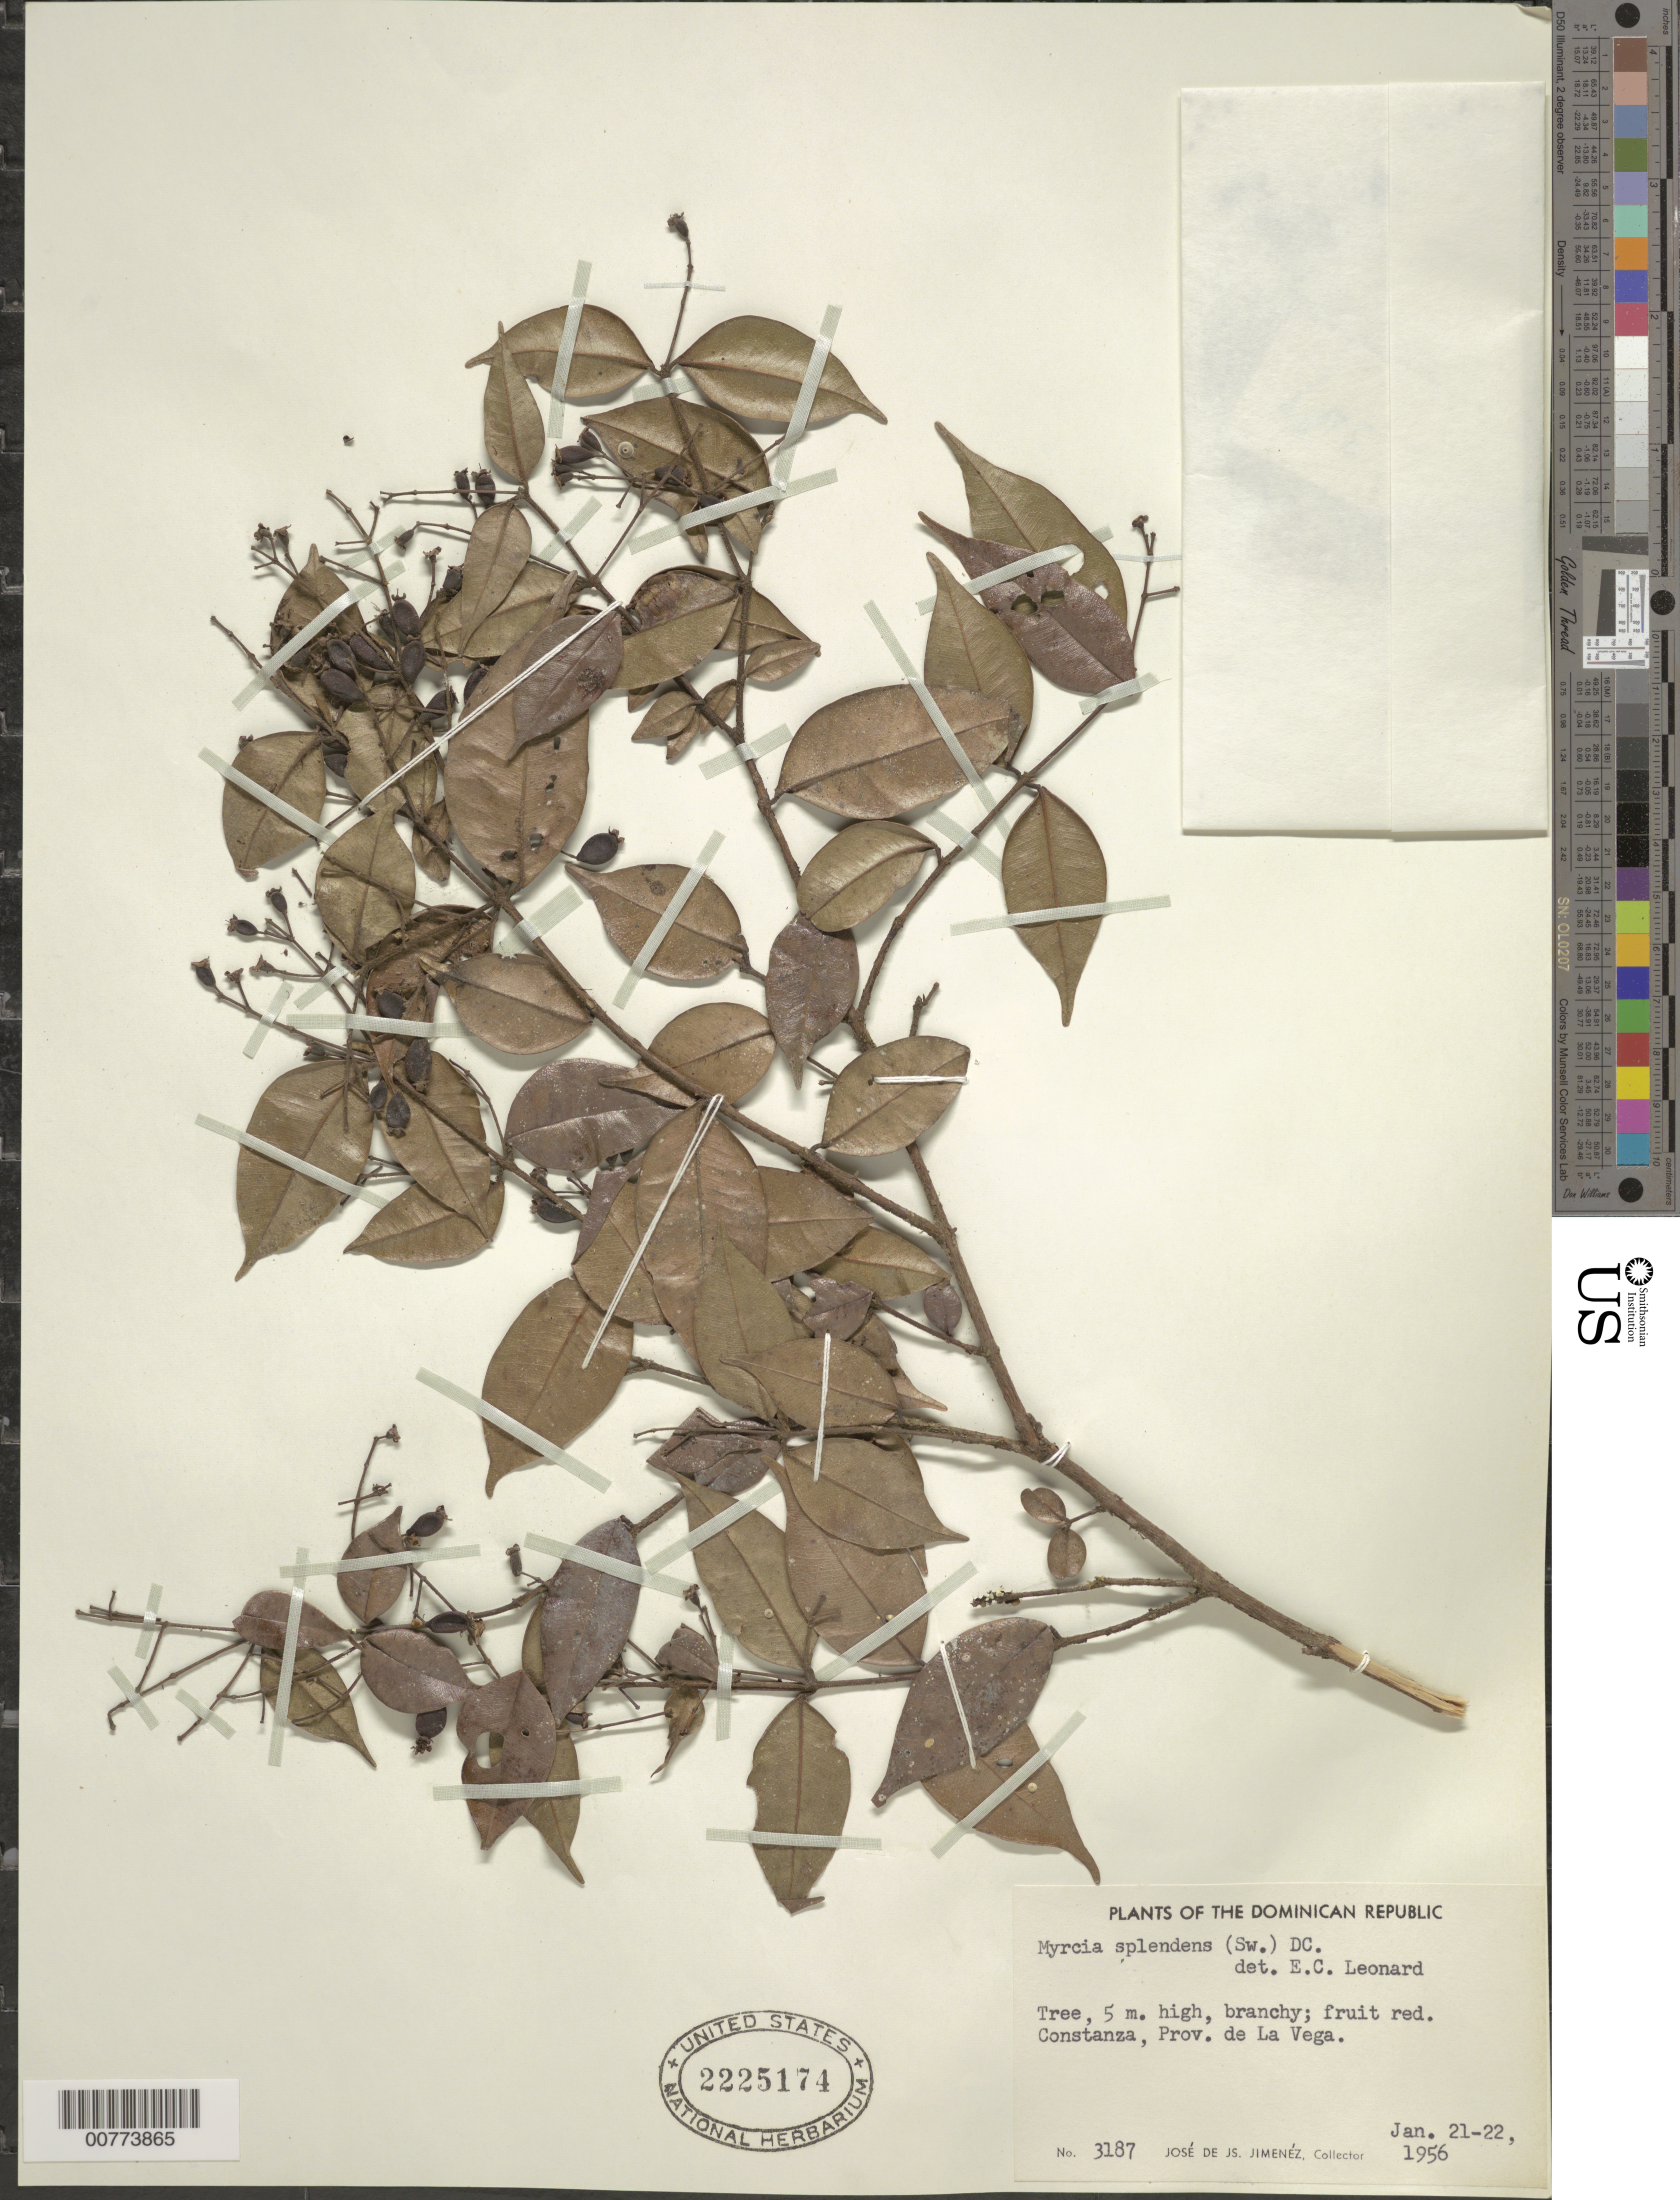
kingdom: Plantae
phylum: Tracheophyta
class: Magnoliopsida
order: Myrtales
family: Myrtaceae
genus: Myrcia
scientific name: Myrcia splendens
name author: (Sw.) DC.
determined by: Leonard, Emery C., (US)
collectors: J. J. Jiménez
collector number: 3187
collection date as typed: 21 Jan 1956 22 Jan 1956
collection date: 1956-01-21/1956-01-22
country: Dominican Republic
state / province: La Vega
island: Hispaniola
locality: Constanza.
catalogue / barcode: US 2225174